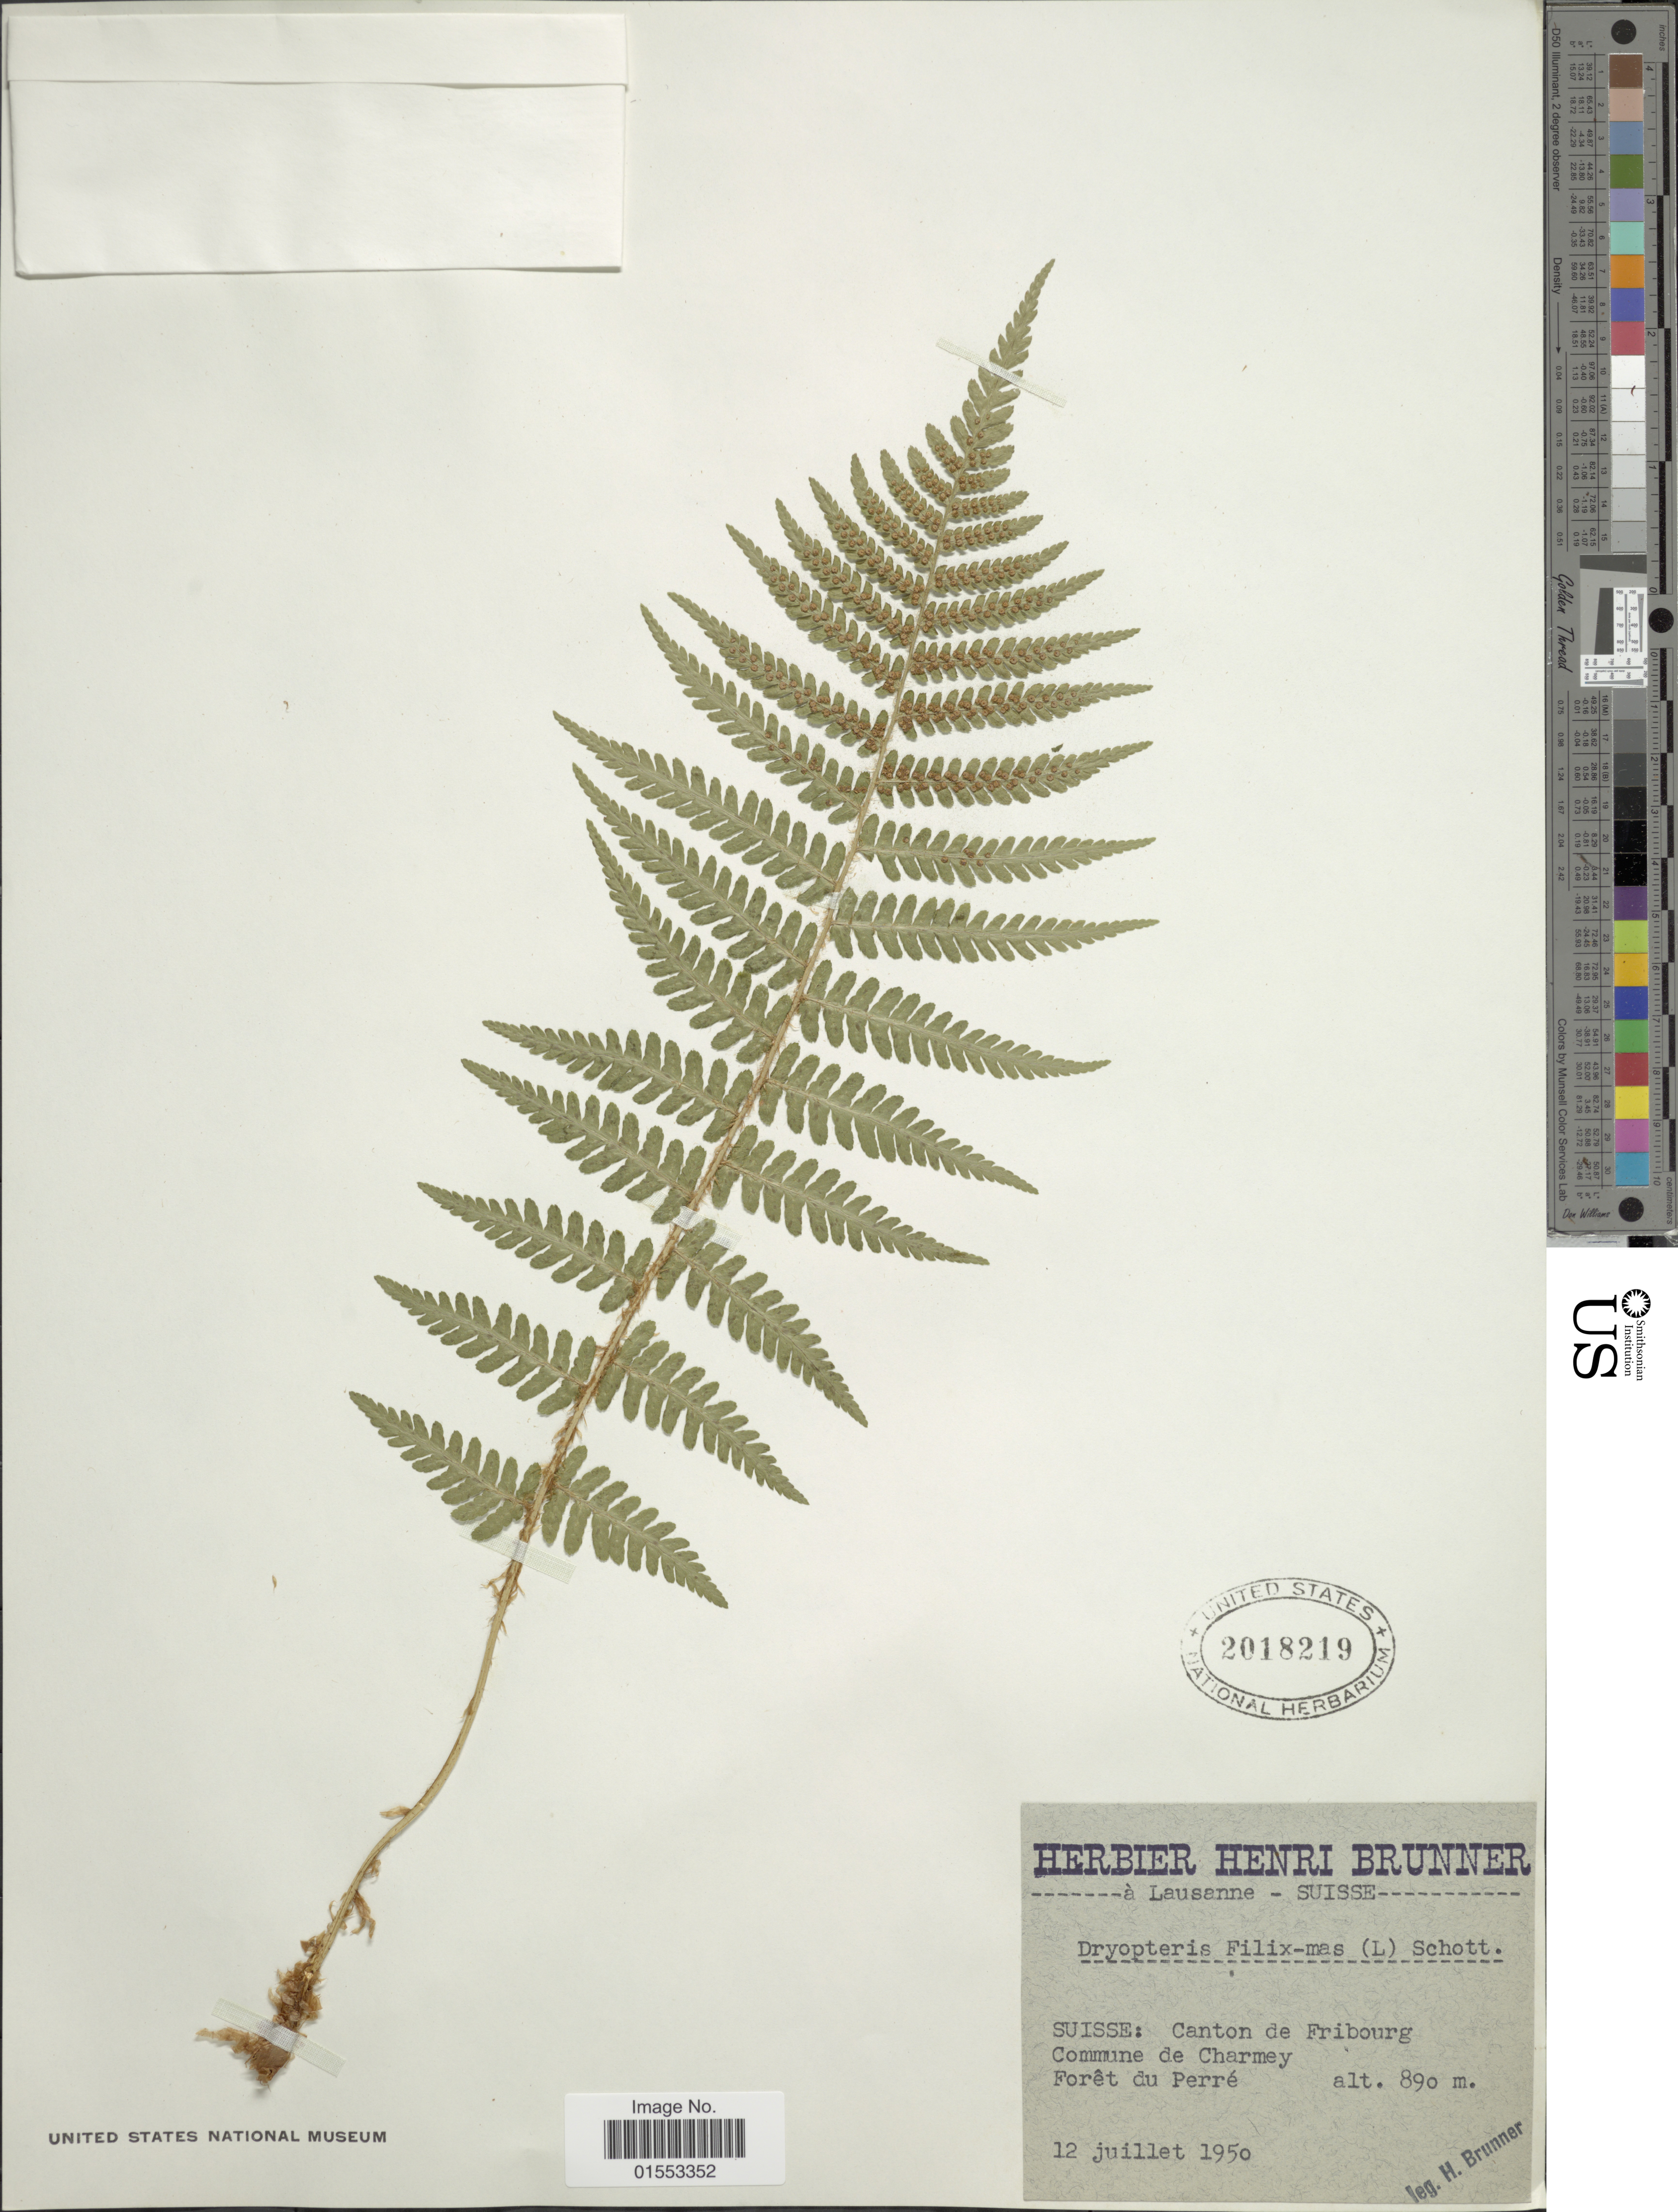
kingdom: Plantae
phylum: Tracheophyta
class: Polypodiopsida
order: Polypodiales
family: Dryopteridaceae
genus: Dryopteris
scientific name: Dryopteris filix-mas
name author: (L.) Schott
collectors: H. Brunner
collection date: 1950-07-12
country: Switzerland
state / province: Fribourg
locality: Suissee: Canton de Fribourg, Commune de Charmey, Foret du Perre.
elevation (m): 890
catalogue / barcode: US 2018219